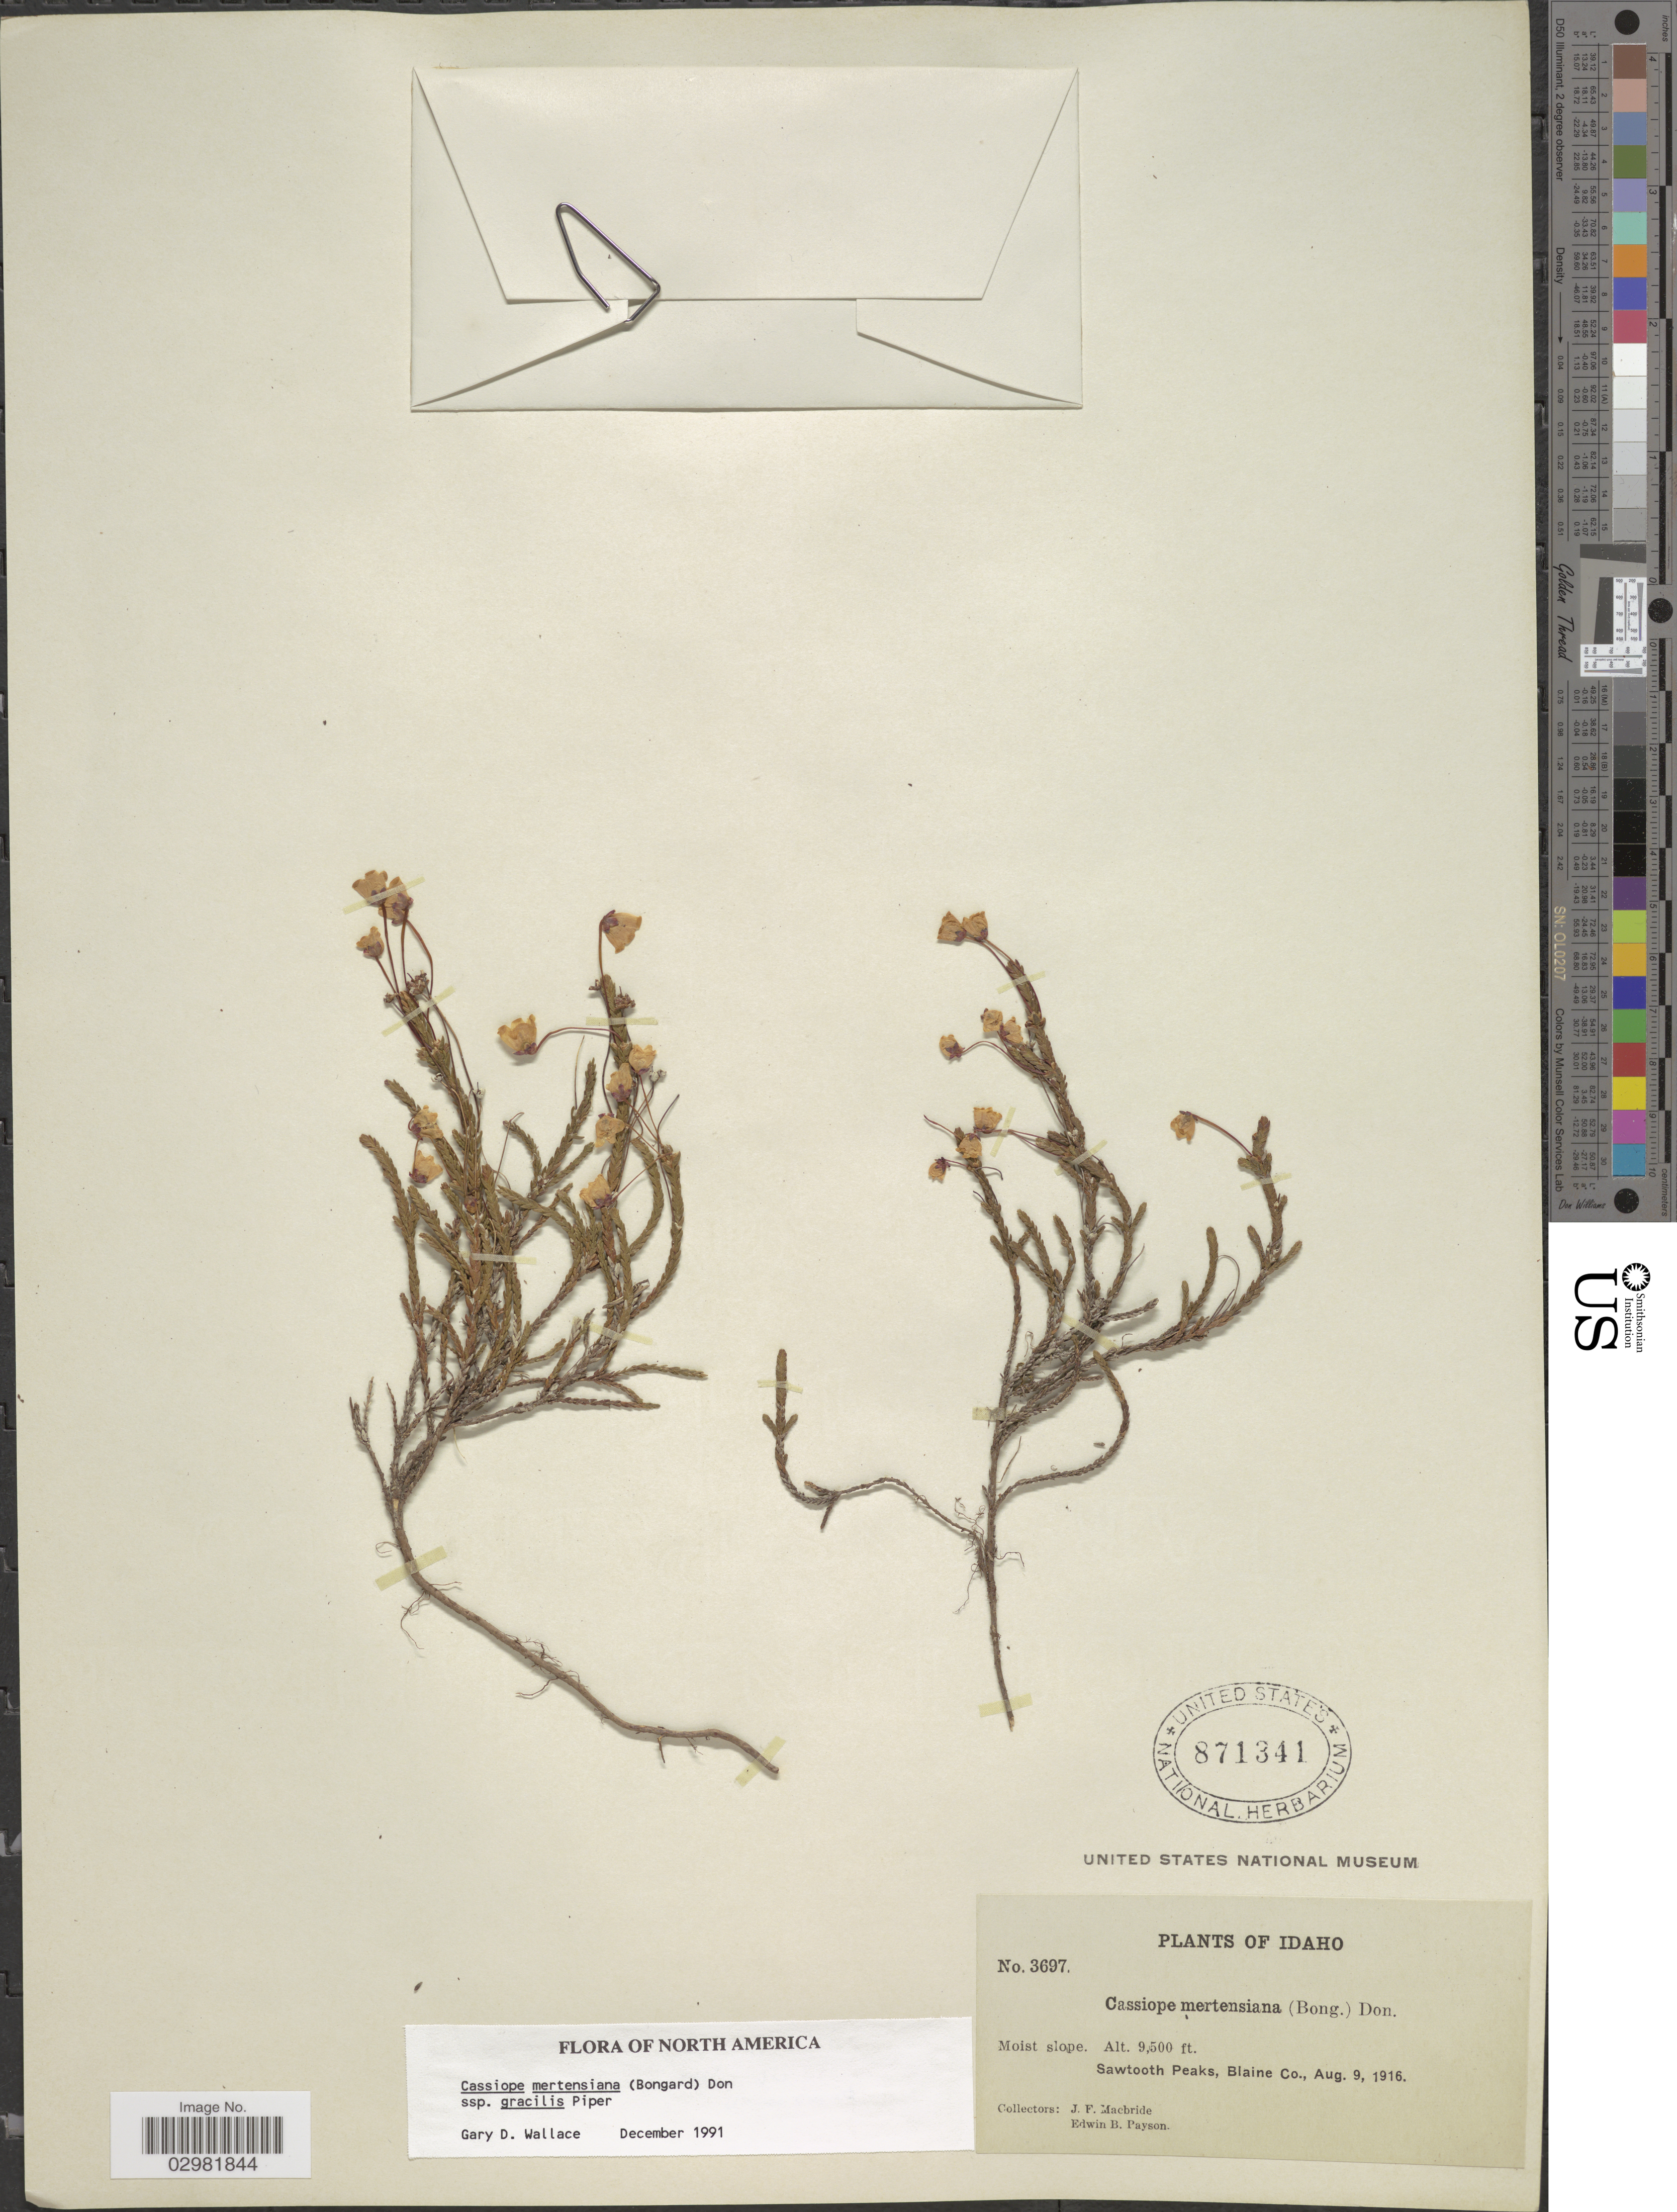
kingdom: Plantae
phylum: Tracheophyta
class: Magnoliopsida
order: Ericales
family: Ericaceae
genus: Cassiope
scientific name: Cassiope mertensiana subsp. gracilis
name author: Piper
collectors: J. F. Macbride & E. B. Payson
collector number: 3697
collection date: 1916-08-09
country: United States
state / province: Idaho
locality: Sawtooth Peaks, Blaine Co.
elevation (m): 2896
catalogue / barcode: US 871341